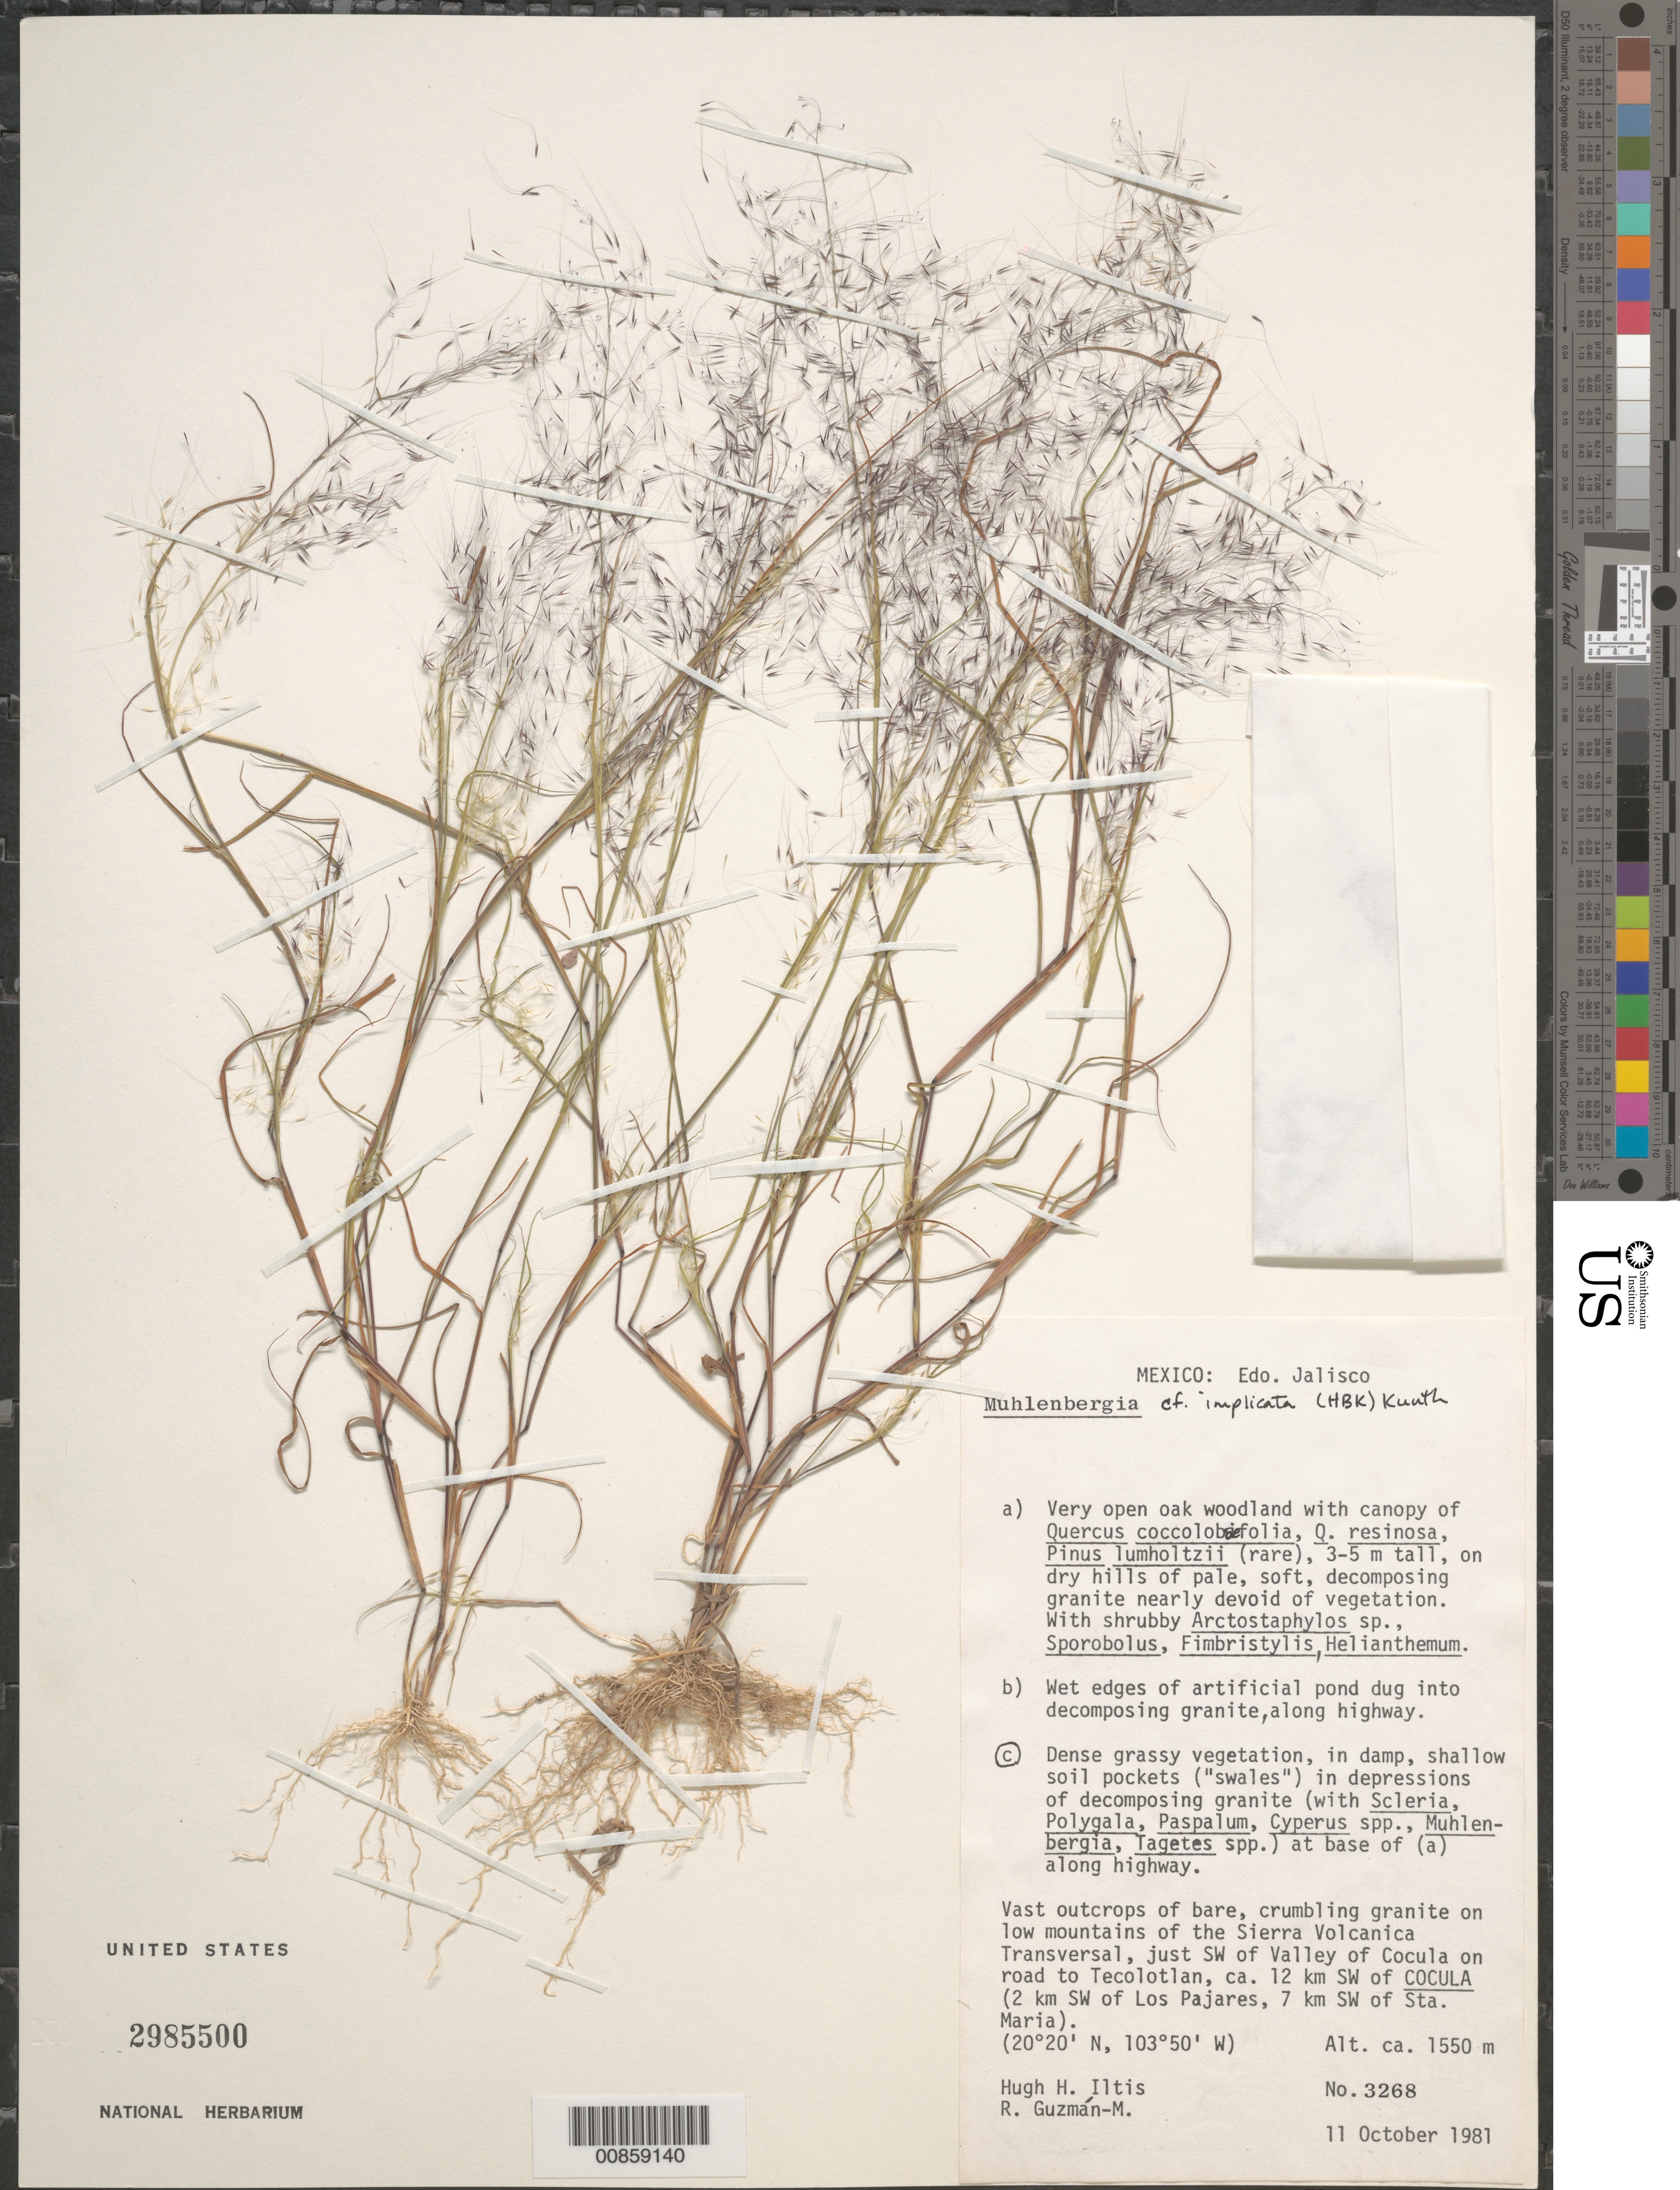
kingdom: Plantae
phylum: Tracheophyta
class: Liliopsida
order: Poales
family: Poaceae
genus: Muhlenbergia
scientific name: Muhlenbergia implicata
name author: (Kunth) Trin.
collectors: H. H. Iltis, R. Guzman-M. & M. Nee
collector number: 3268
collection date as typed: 11 Oct 1981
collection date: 1981-10-11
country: Mexico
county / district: Cocula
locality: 12 km SW of Cocula on road to Tecolotlán, mpio. Cocula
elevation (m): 1550